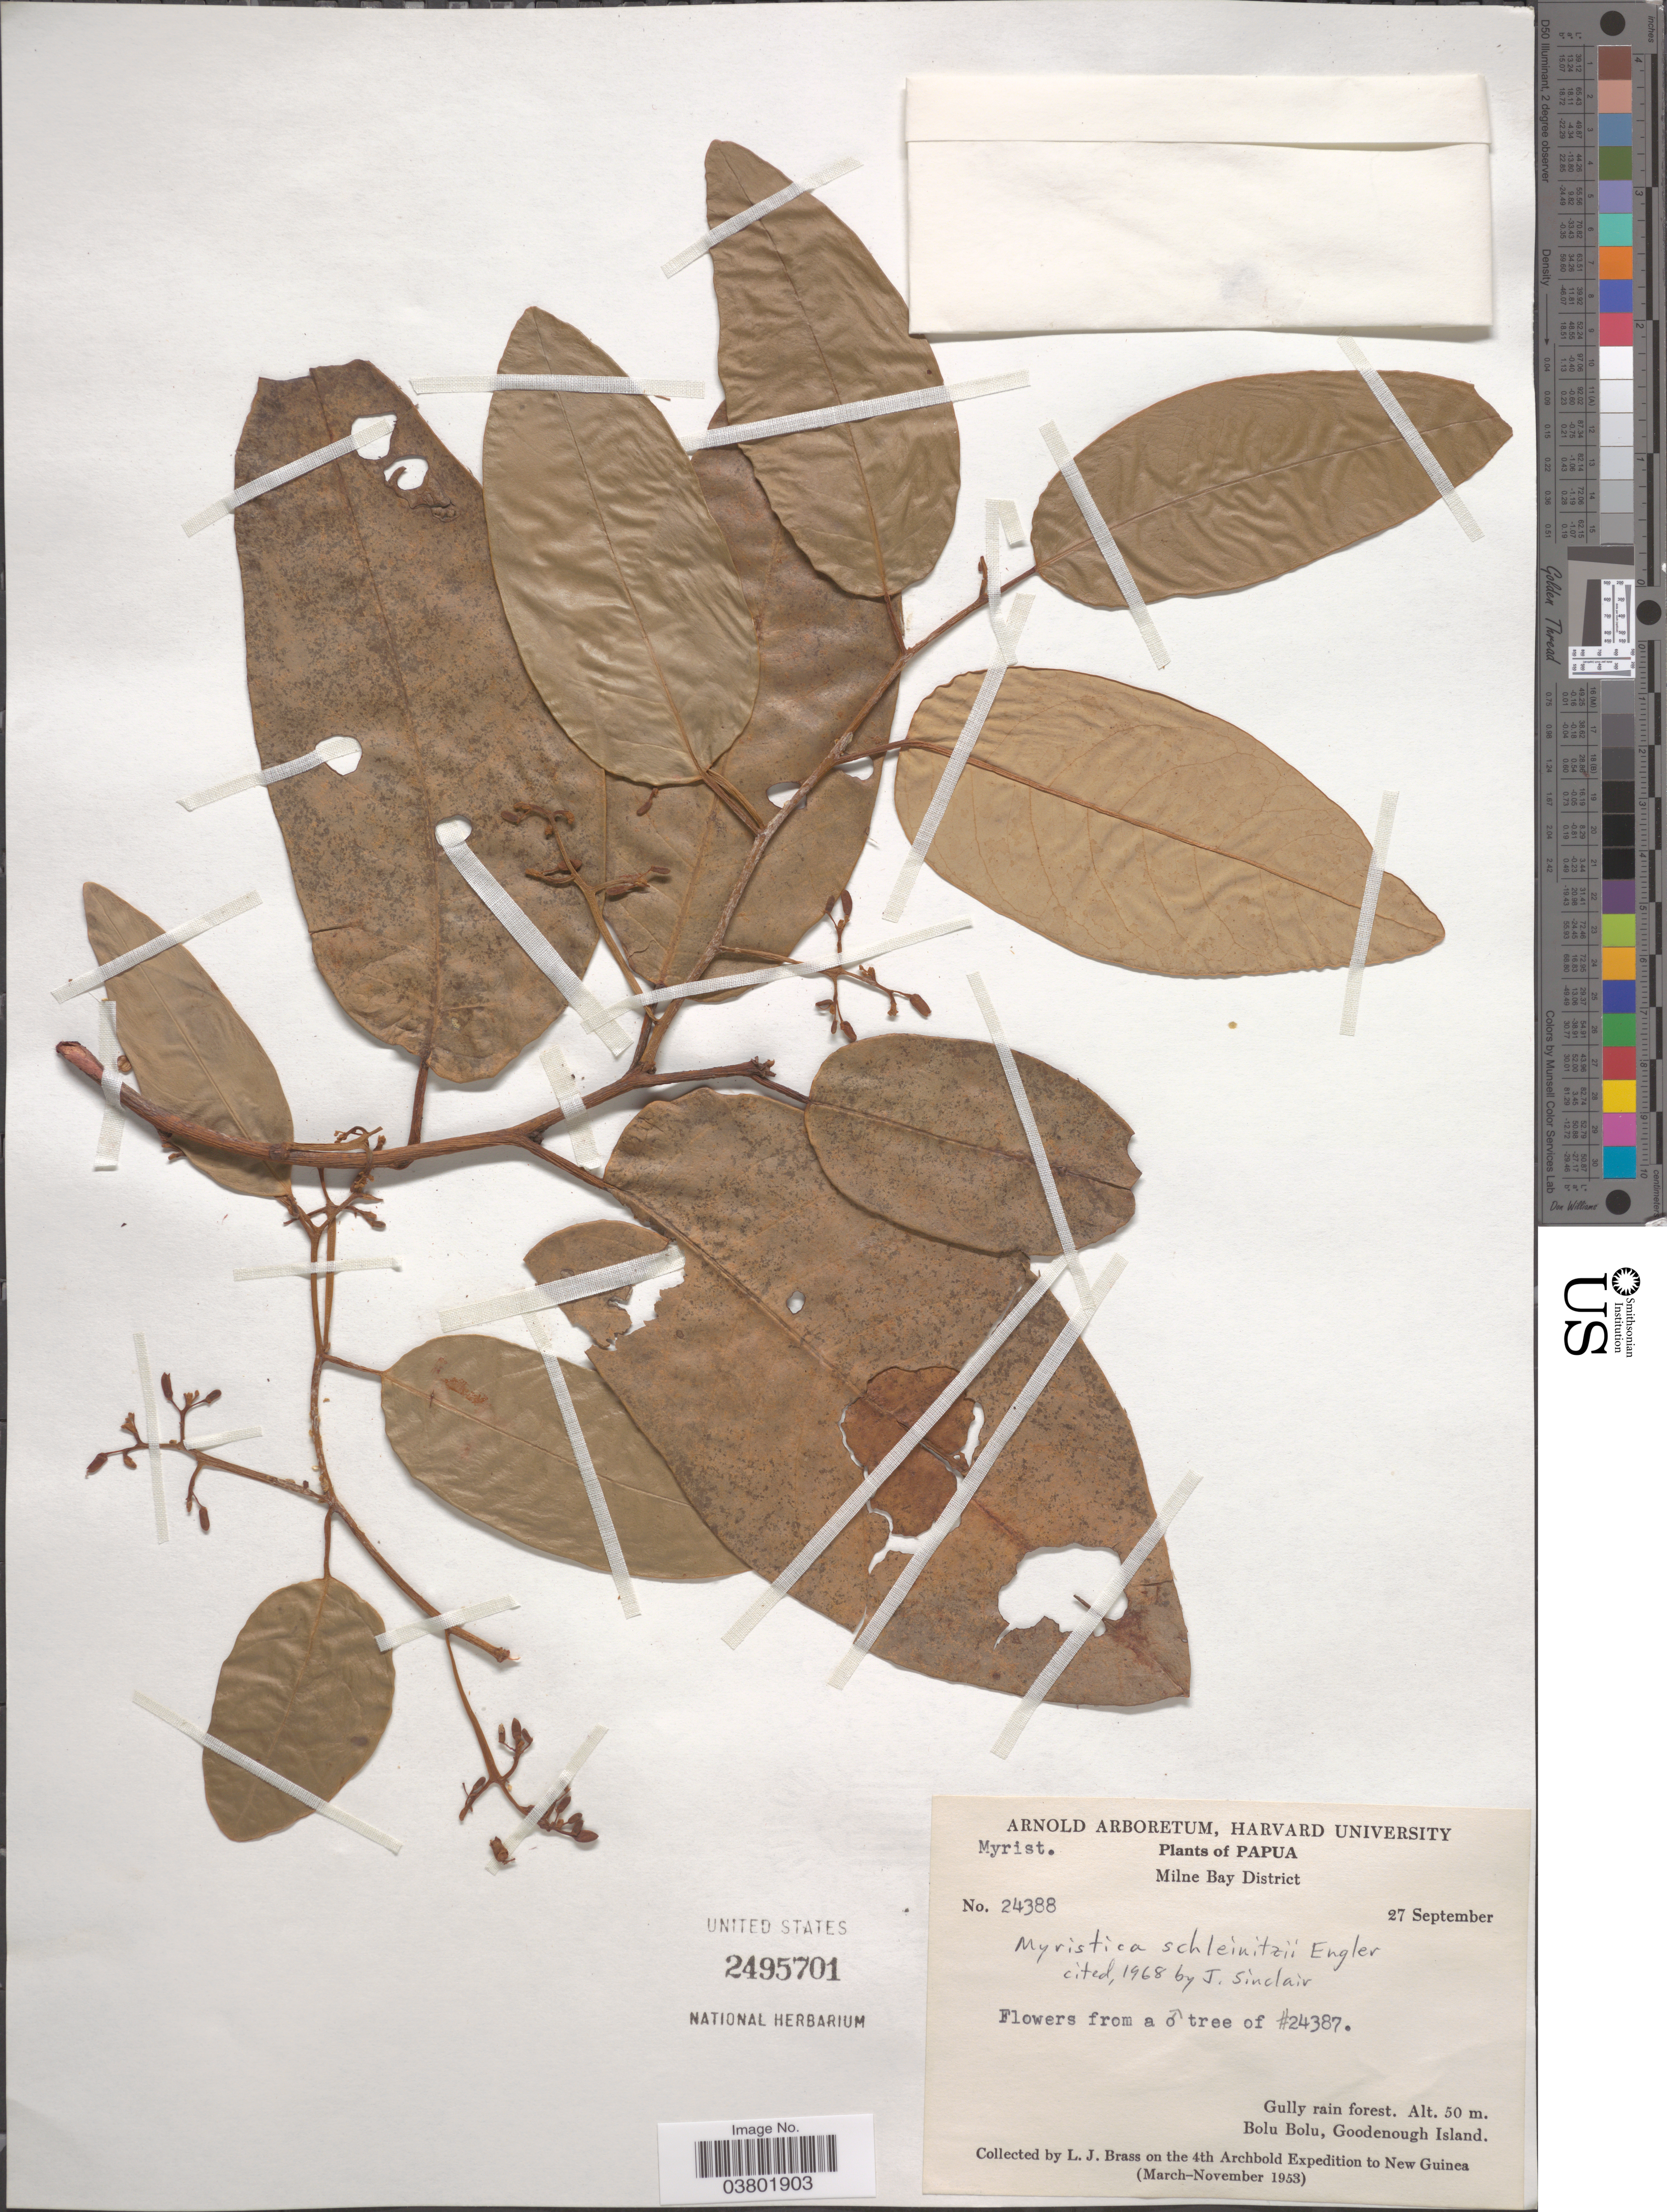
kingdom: Plantae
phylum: Tracheophyta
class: Magnoliopsida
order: Magnoliales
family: Myristicaceae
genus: Myristica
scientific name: Myristica schleinitzi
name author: Engl.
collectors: L. J. Brass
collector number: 24388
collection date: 1953-09-27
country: Papua New Guinea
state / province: Milne Bay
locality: Papua. Milne Bay District. Bolu Bolu, Goodenough Island. New Guinea.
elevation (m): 50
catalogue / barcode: US 2495701